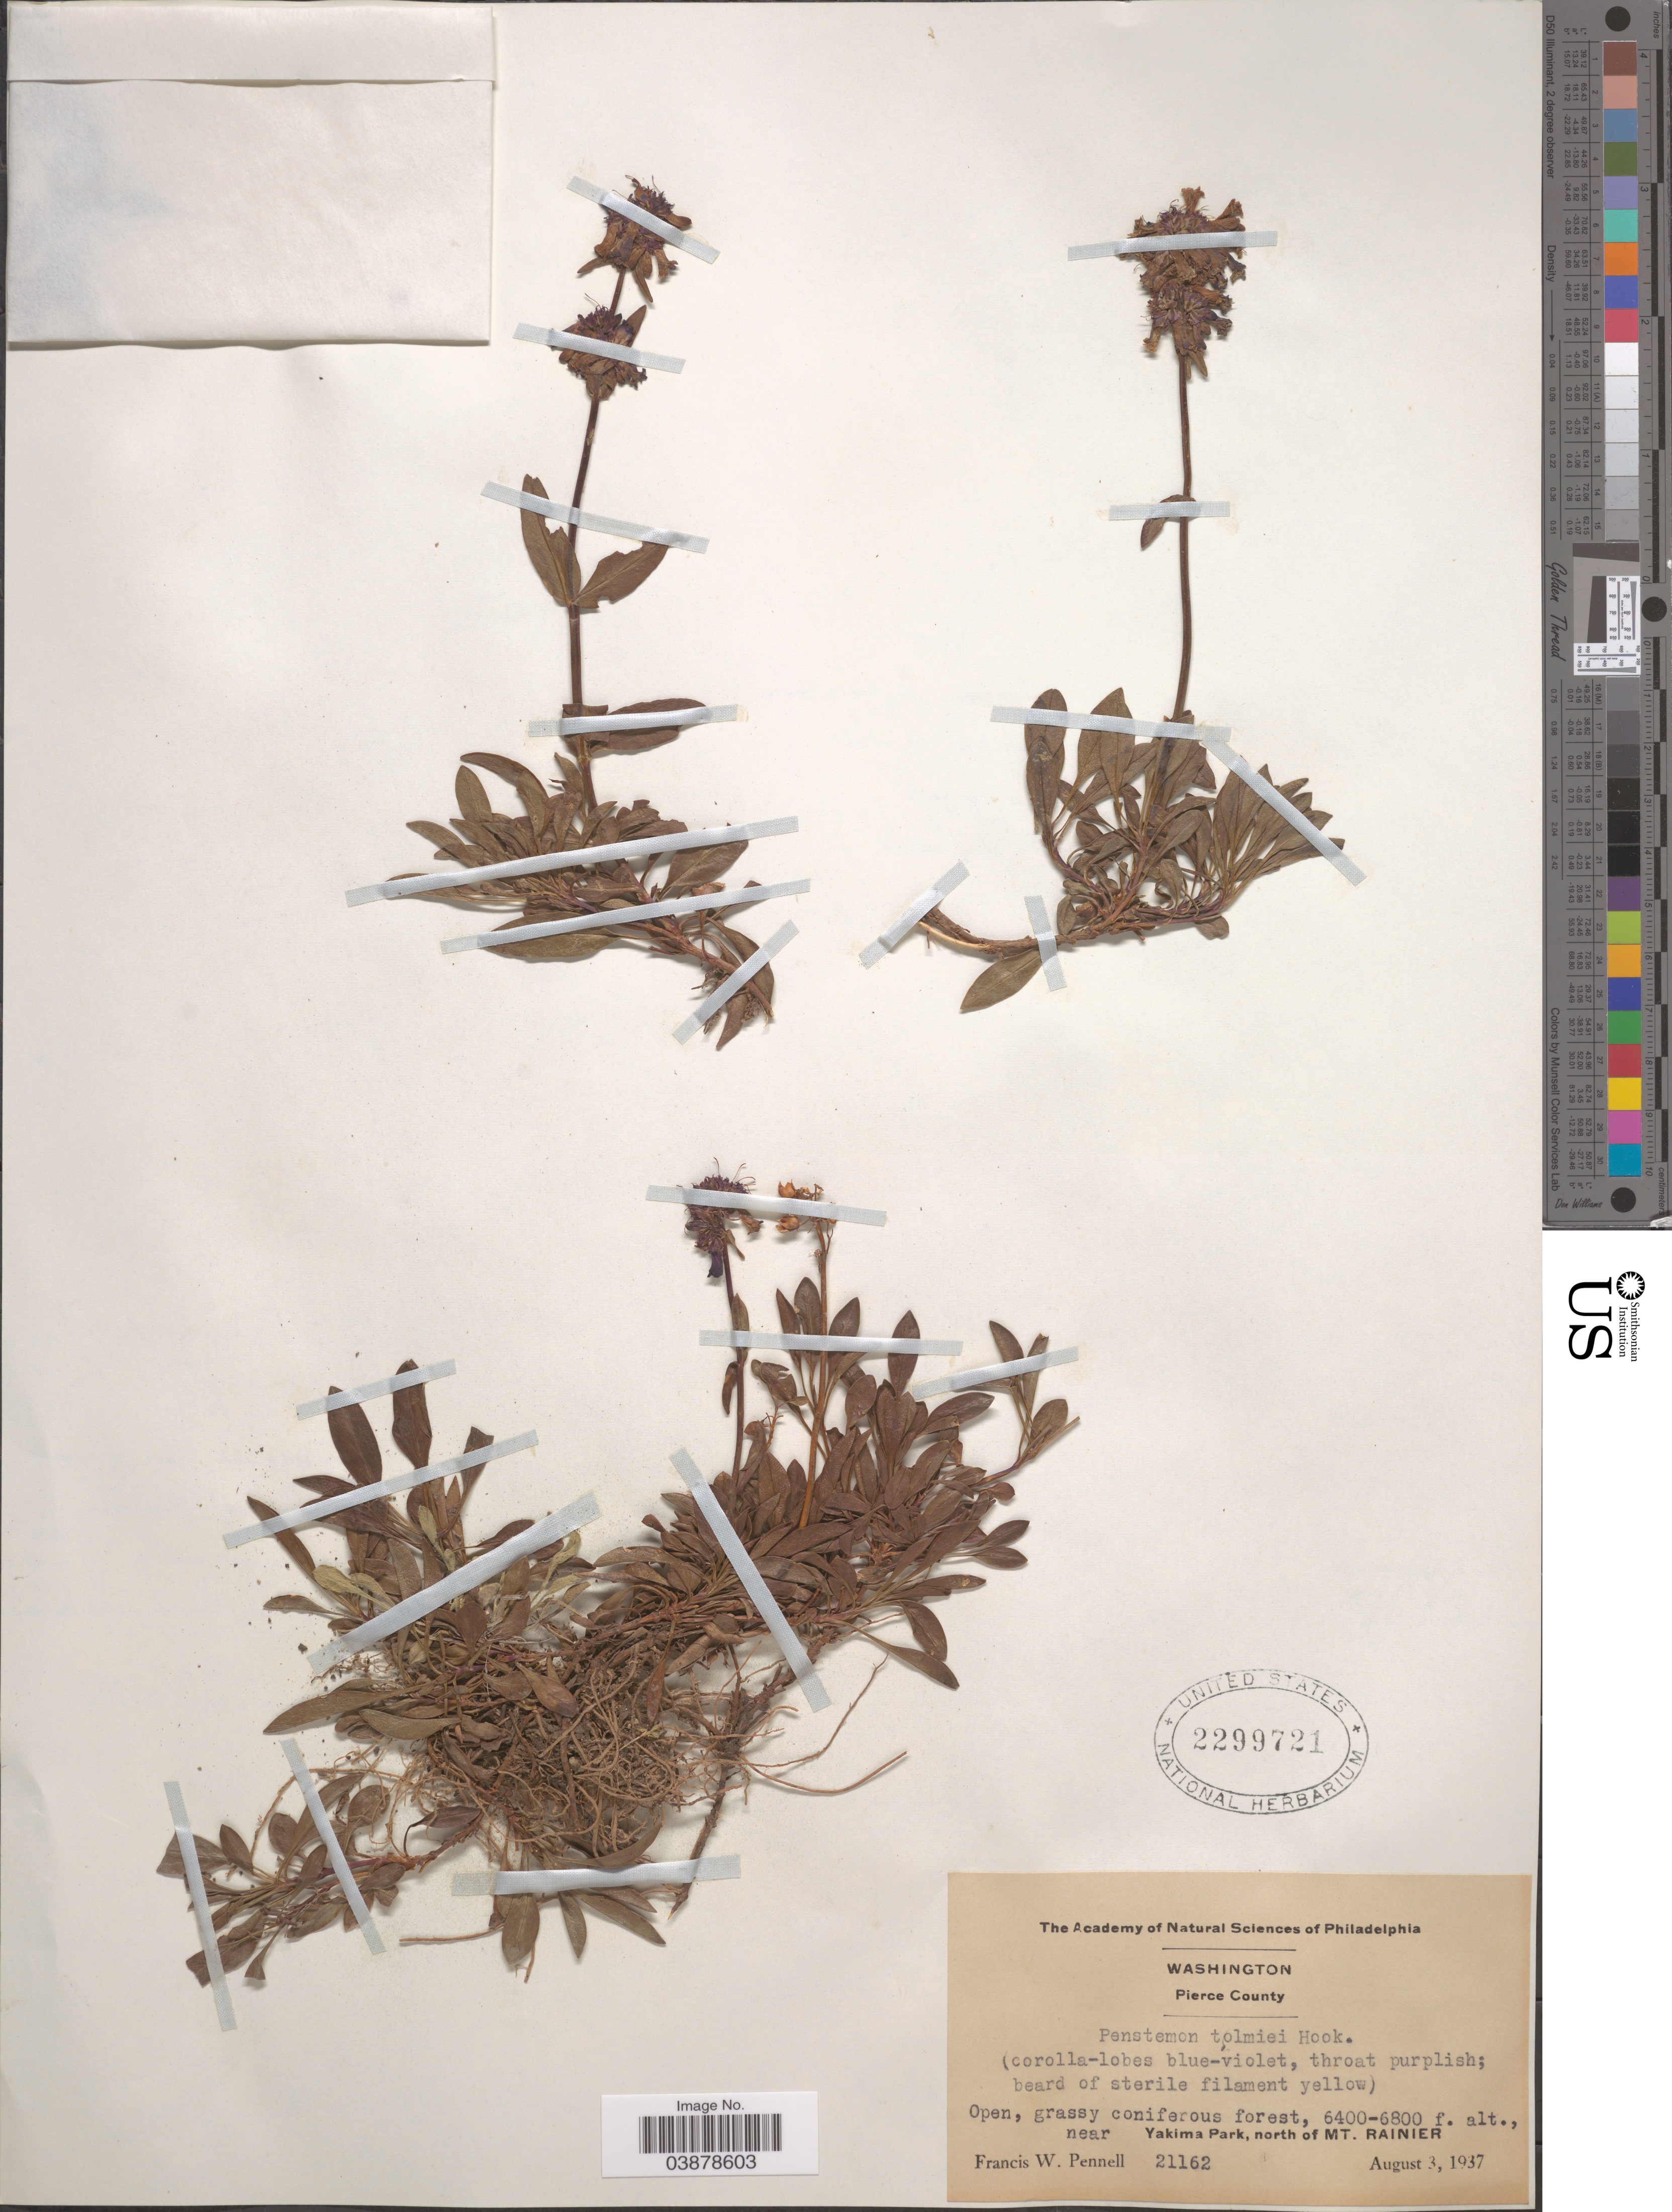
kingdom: Plantae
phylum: Tracheophyta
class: Magnoliopsida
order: Lamiales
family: Plantaginaceae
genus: Penstemon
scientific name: Penstemon tolmiei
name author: Hook.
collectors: F. W. Pennell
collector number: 21162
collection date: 1937-08-03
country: United States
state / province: Washington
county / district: Pierce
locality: Pierce County. Near Yakima Park, north of Mt. Rainier.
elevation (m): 1951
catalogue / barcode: US 2299721